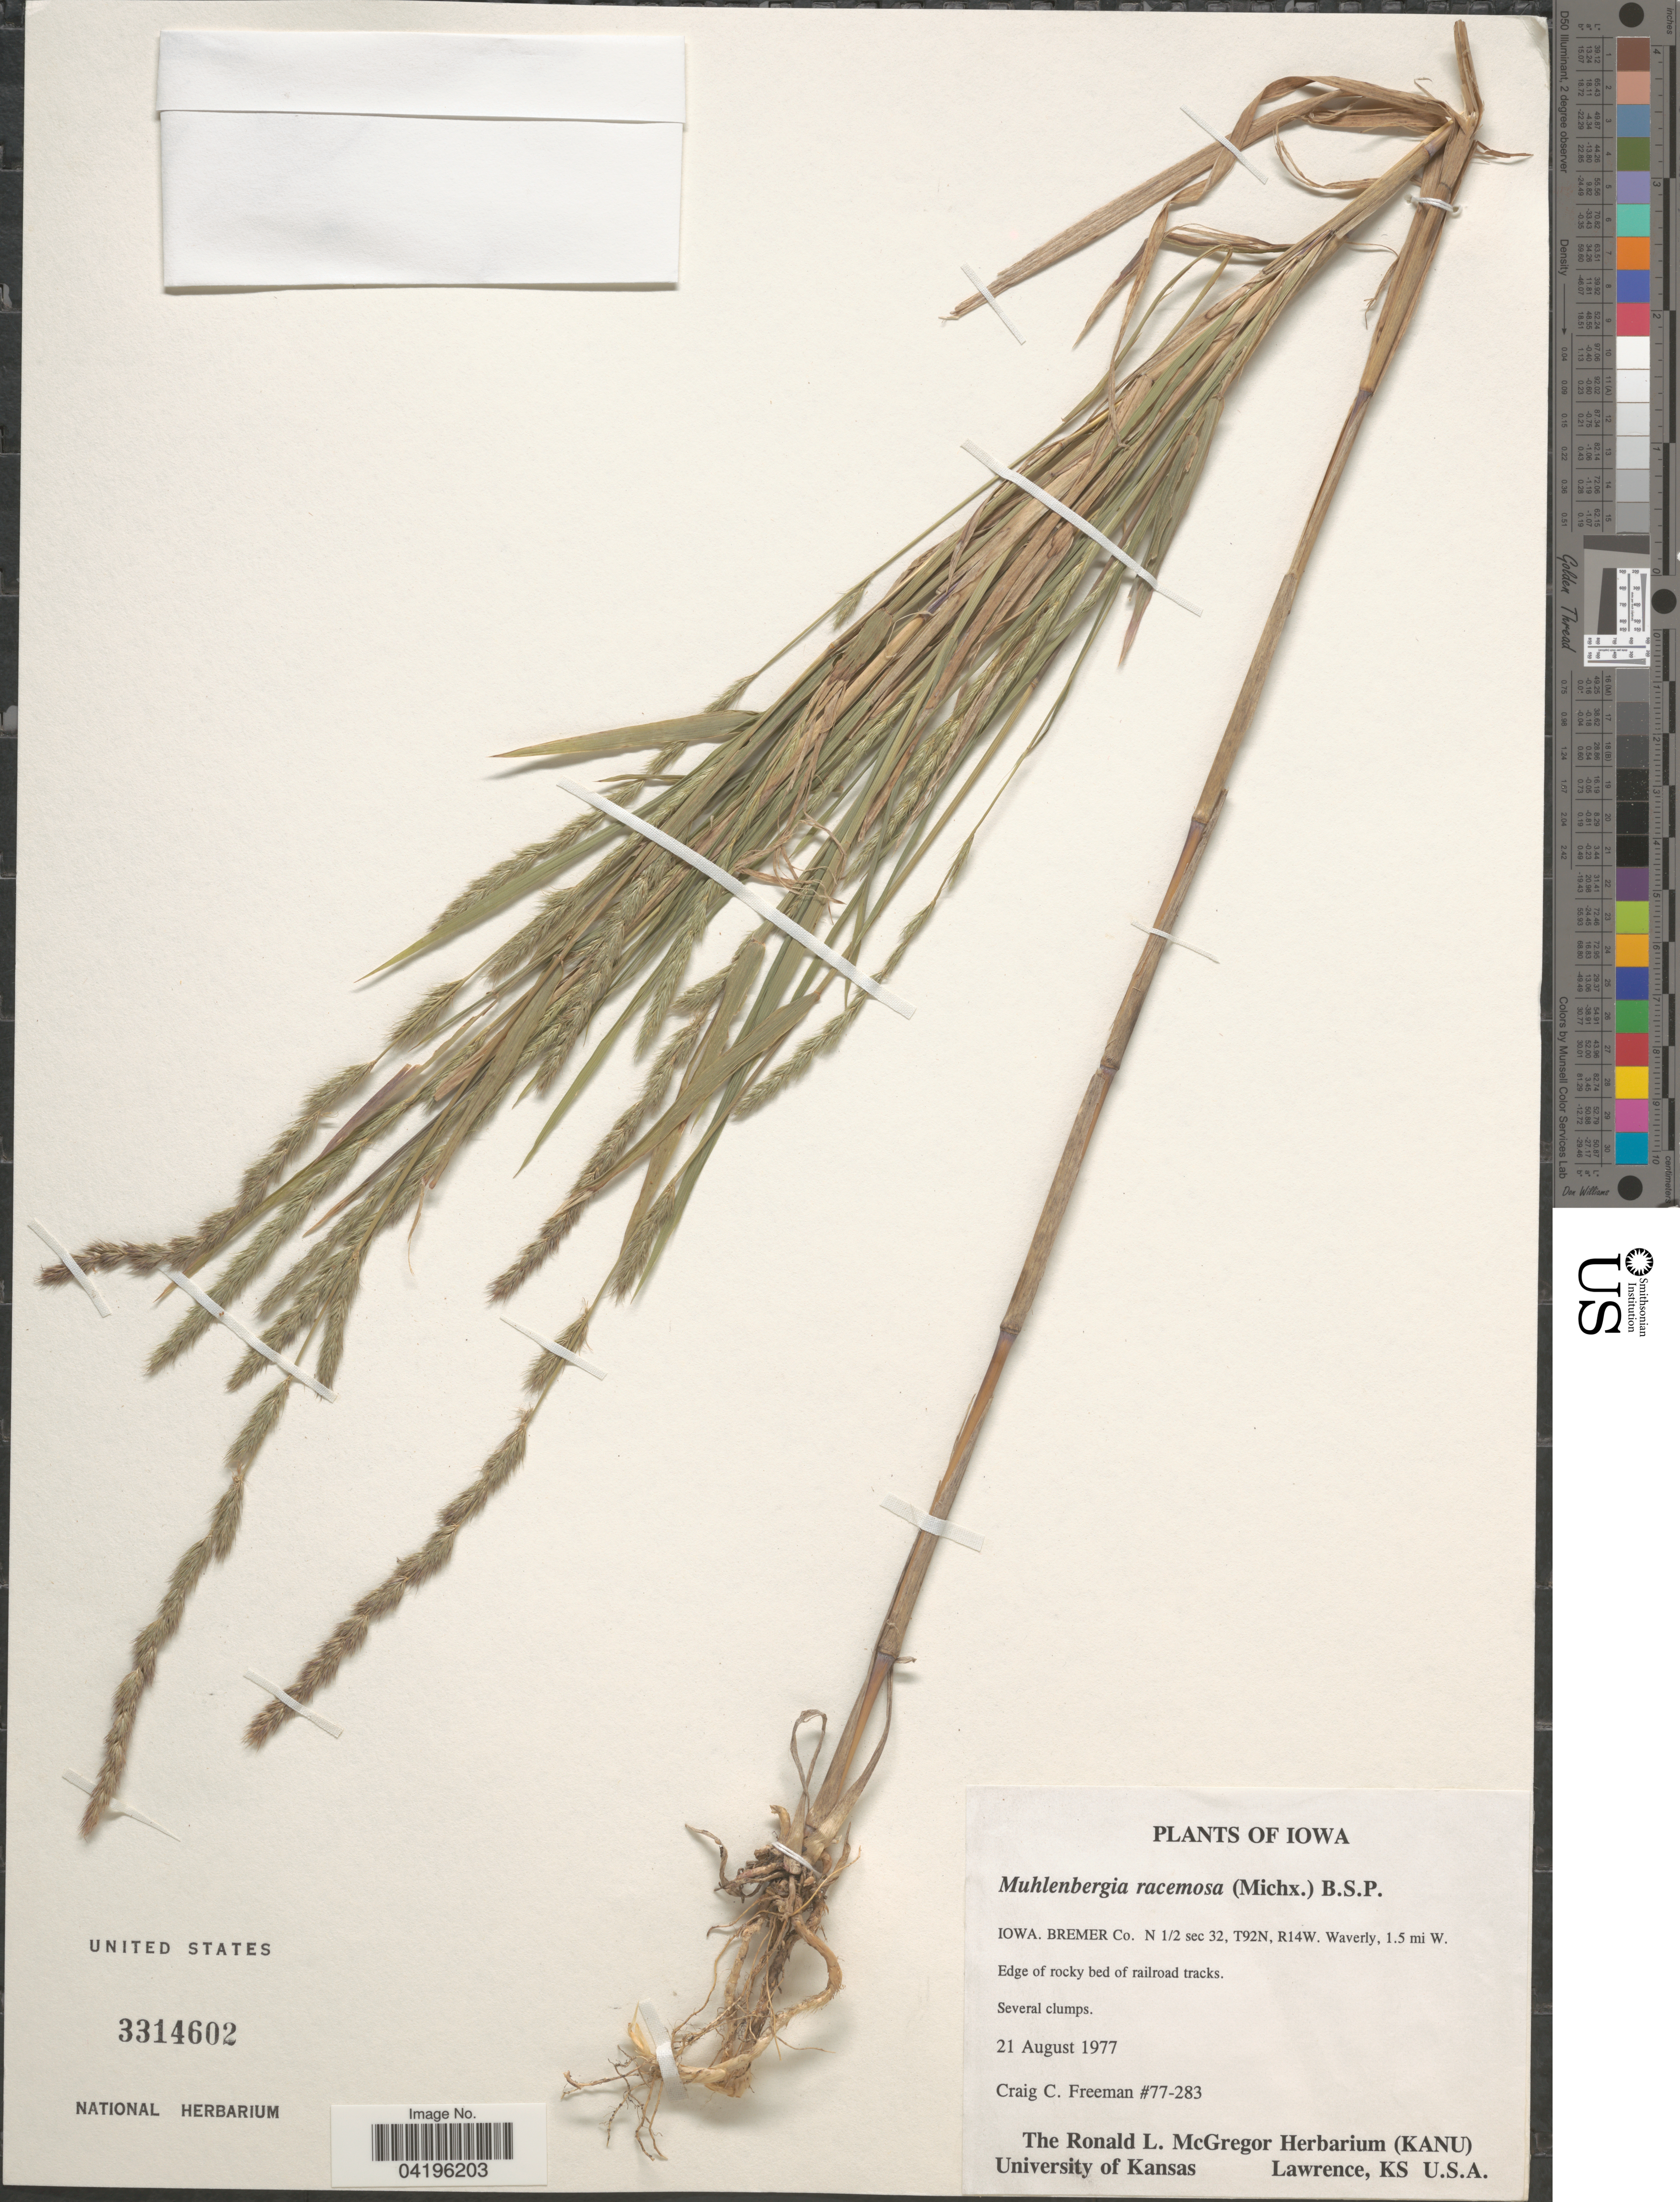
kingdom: Plantae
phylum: Tracheophyta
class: Liliopsida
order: Poales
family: Poaceae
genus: Muhlenbergia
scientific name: Muhlenbergia racemosa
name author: (Michx.) Britton et al.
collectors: C. C. Freeman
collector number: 77-283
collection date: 1977-08-21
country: United States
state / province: Iowa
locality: Bremer Co. N 1/2 sec 32, T92N, R14W. Waverly, 1.5 mi W.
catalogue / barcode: US 3314602